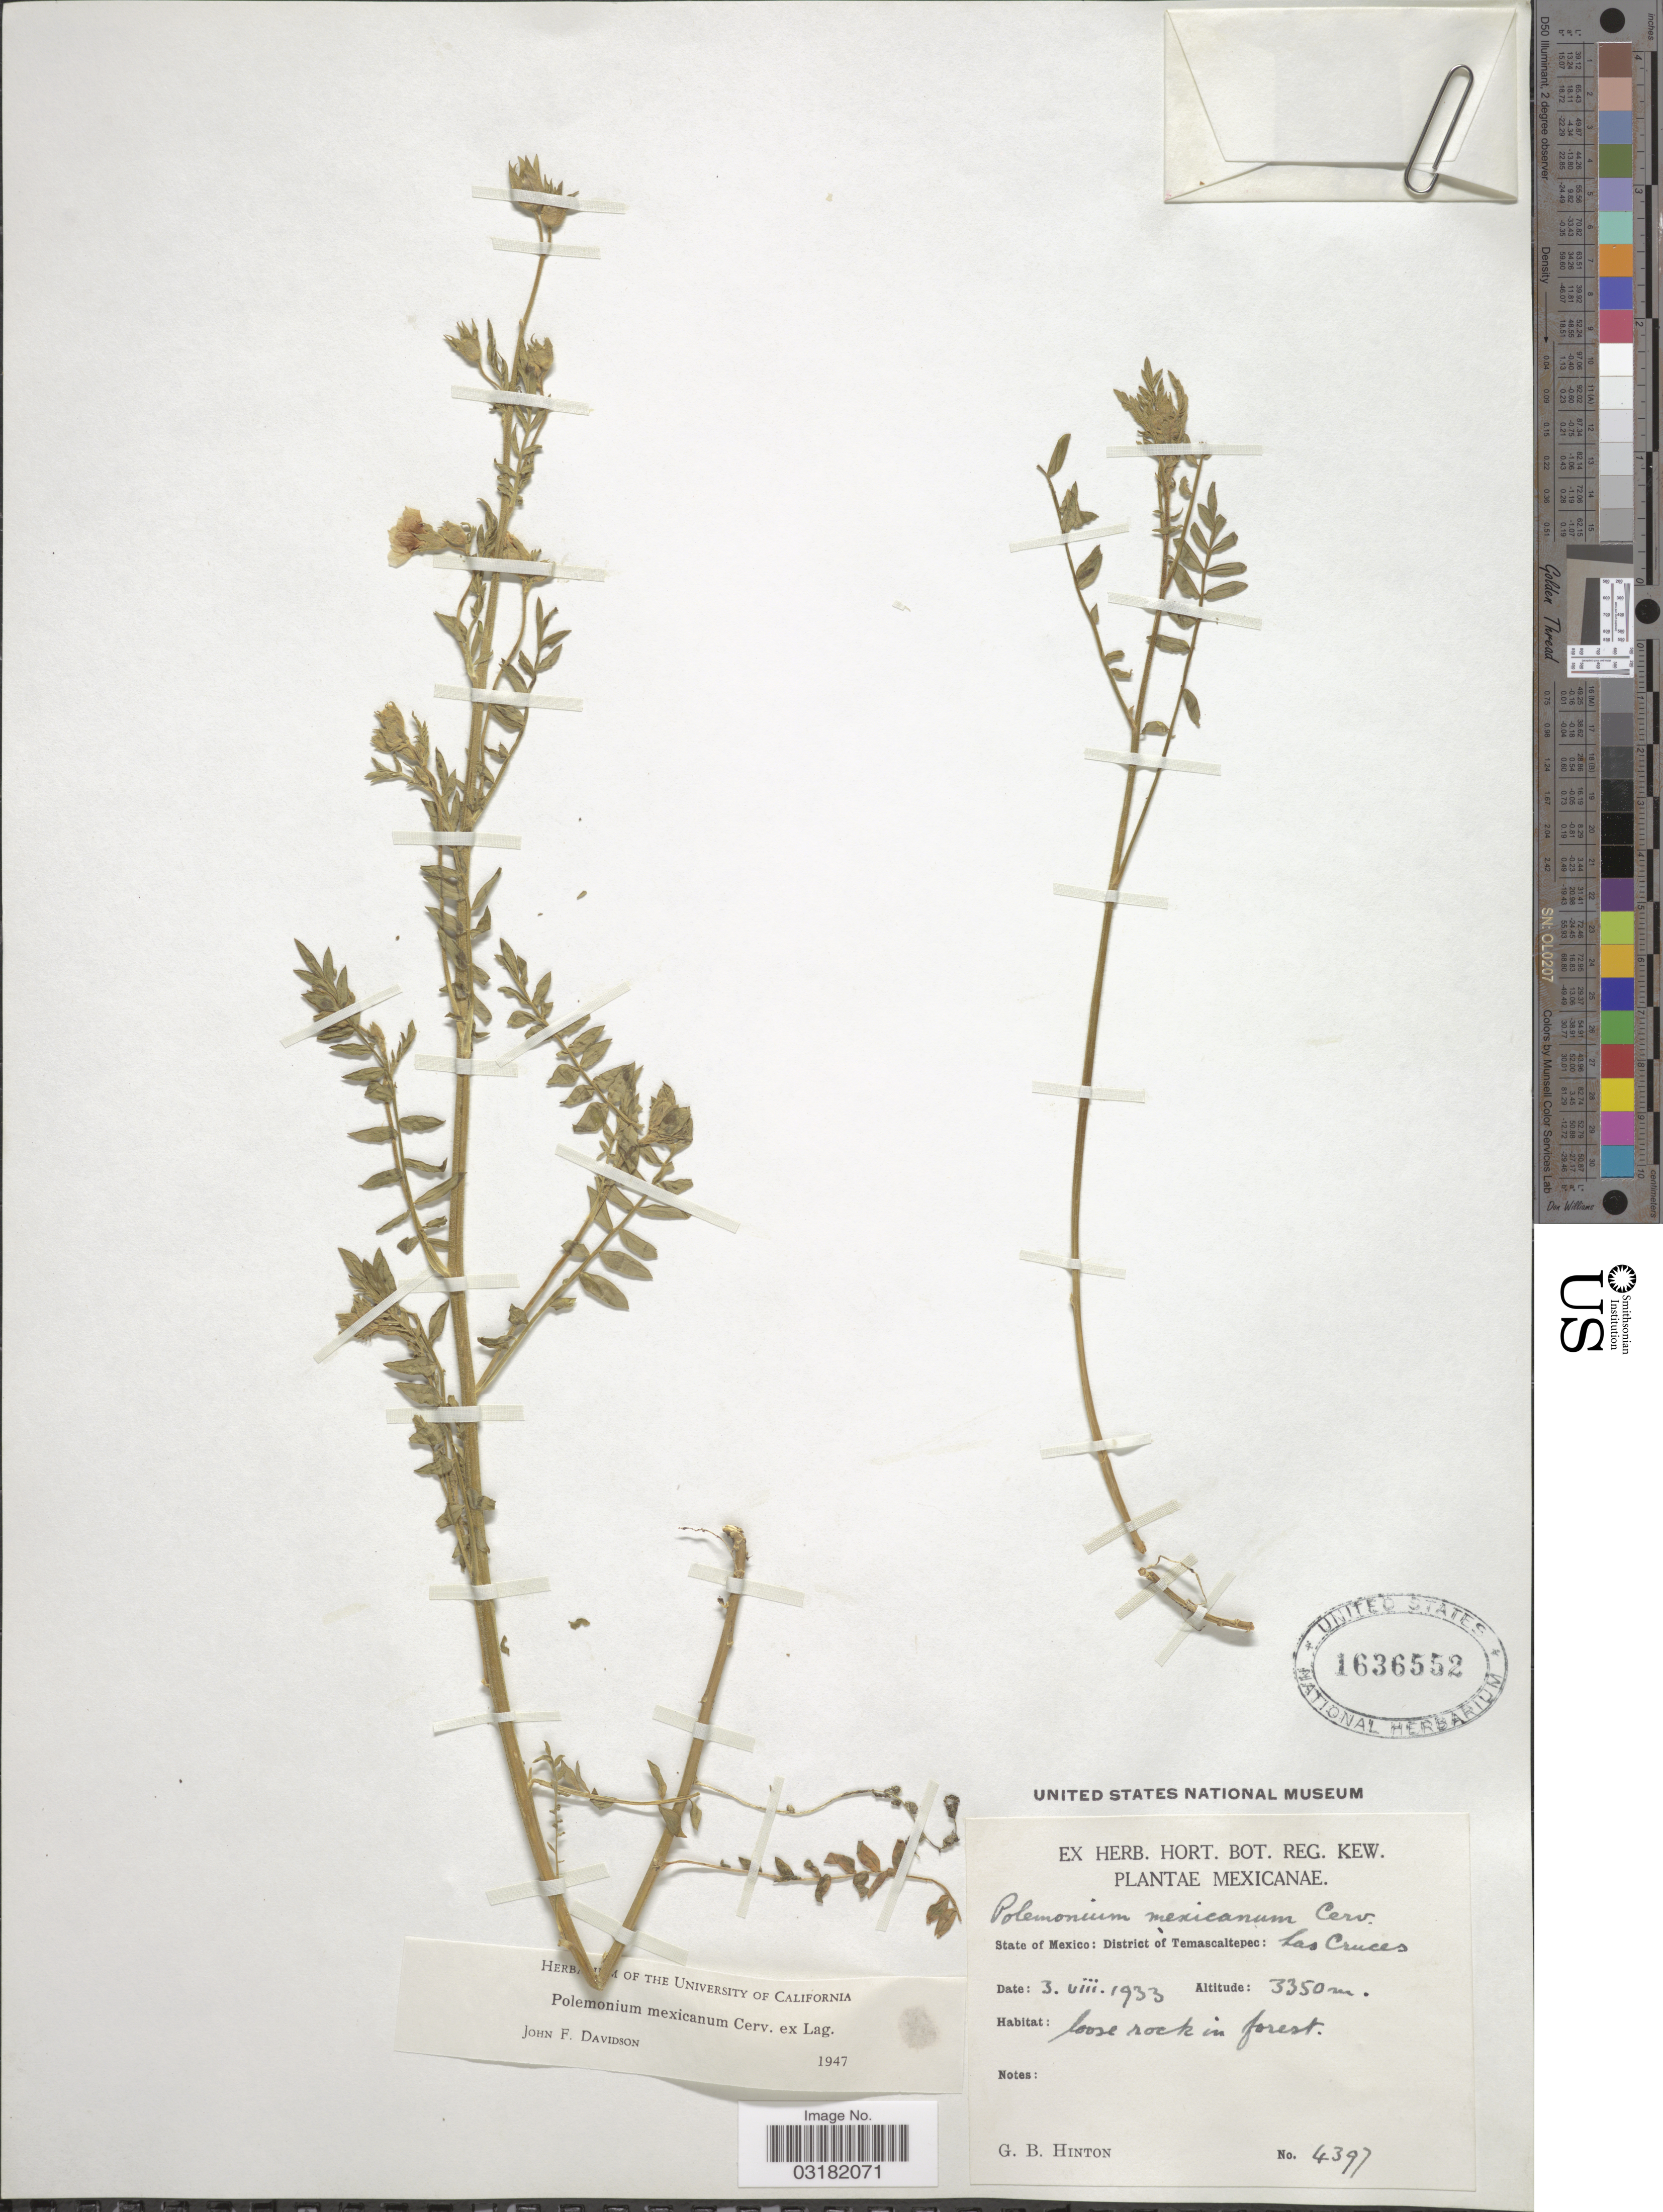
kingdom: Plantae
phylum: Tracheophyta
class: Magnoliopsida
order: Ericales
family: Polemoniaceae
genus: Polemonium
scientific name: Polemonium mexicanum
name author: Cerv. ex Lag.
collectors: G. B. Hinton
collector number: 4397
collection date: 1933-08-03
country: Mexico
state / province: México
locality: State of Mexico: District of Temascaltepec: Las Cruces.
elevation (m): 3350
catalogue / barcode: US 1636552